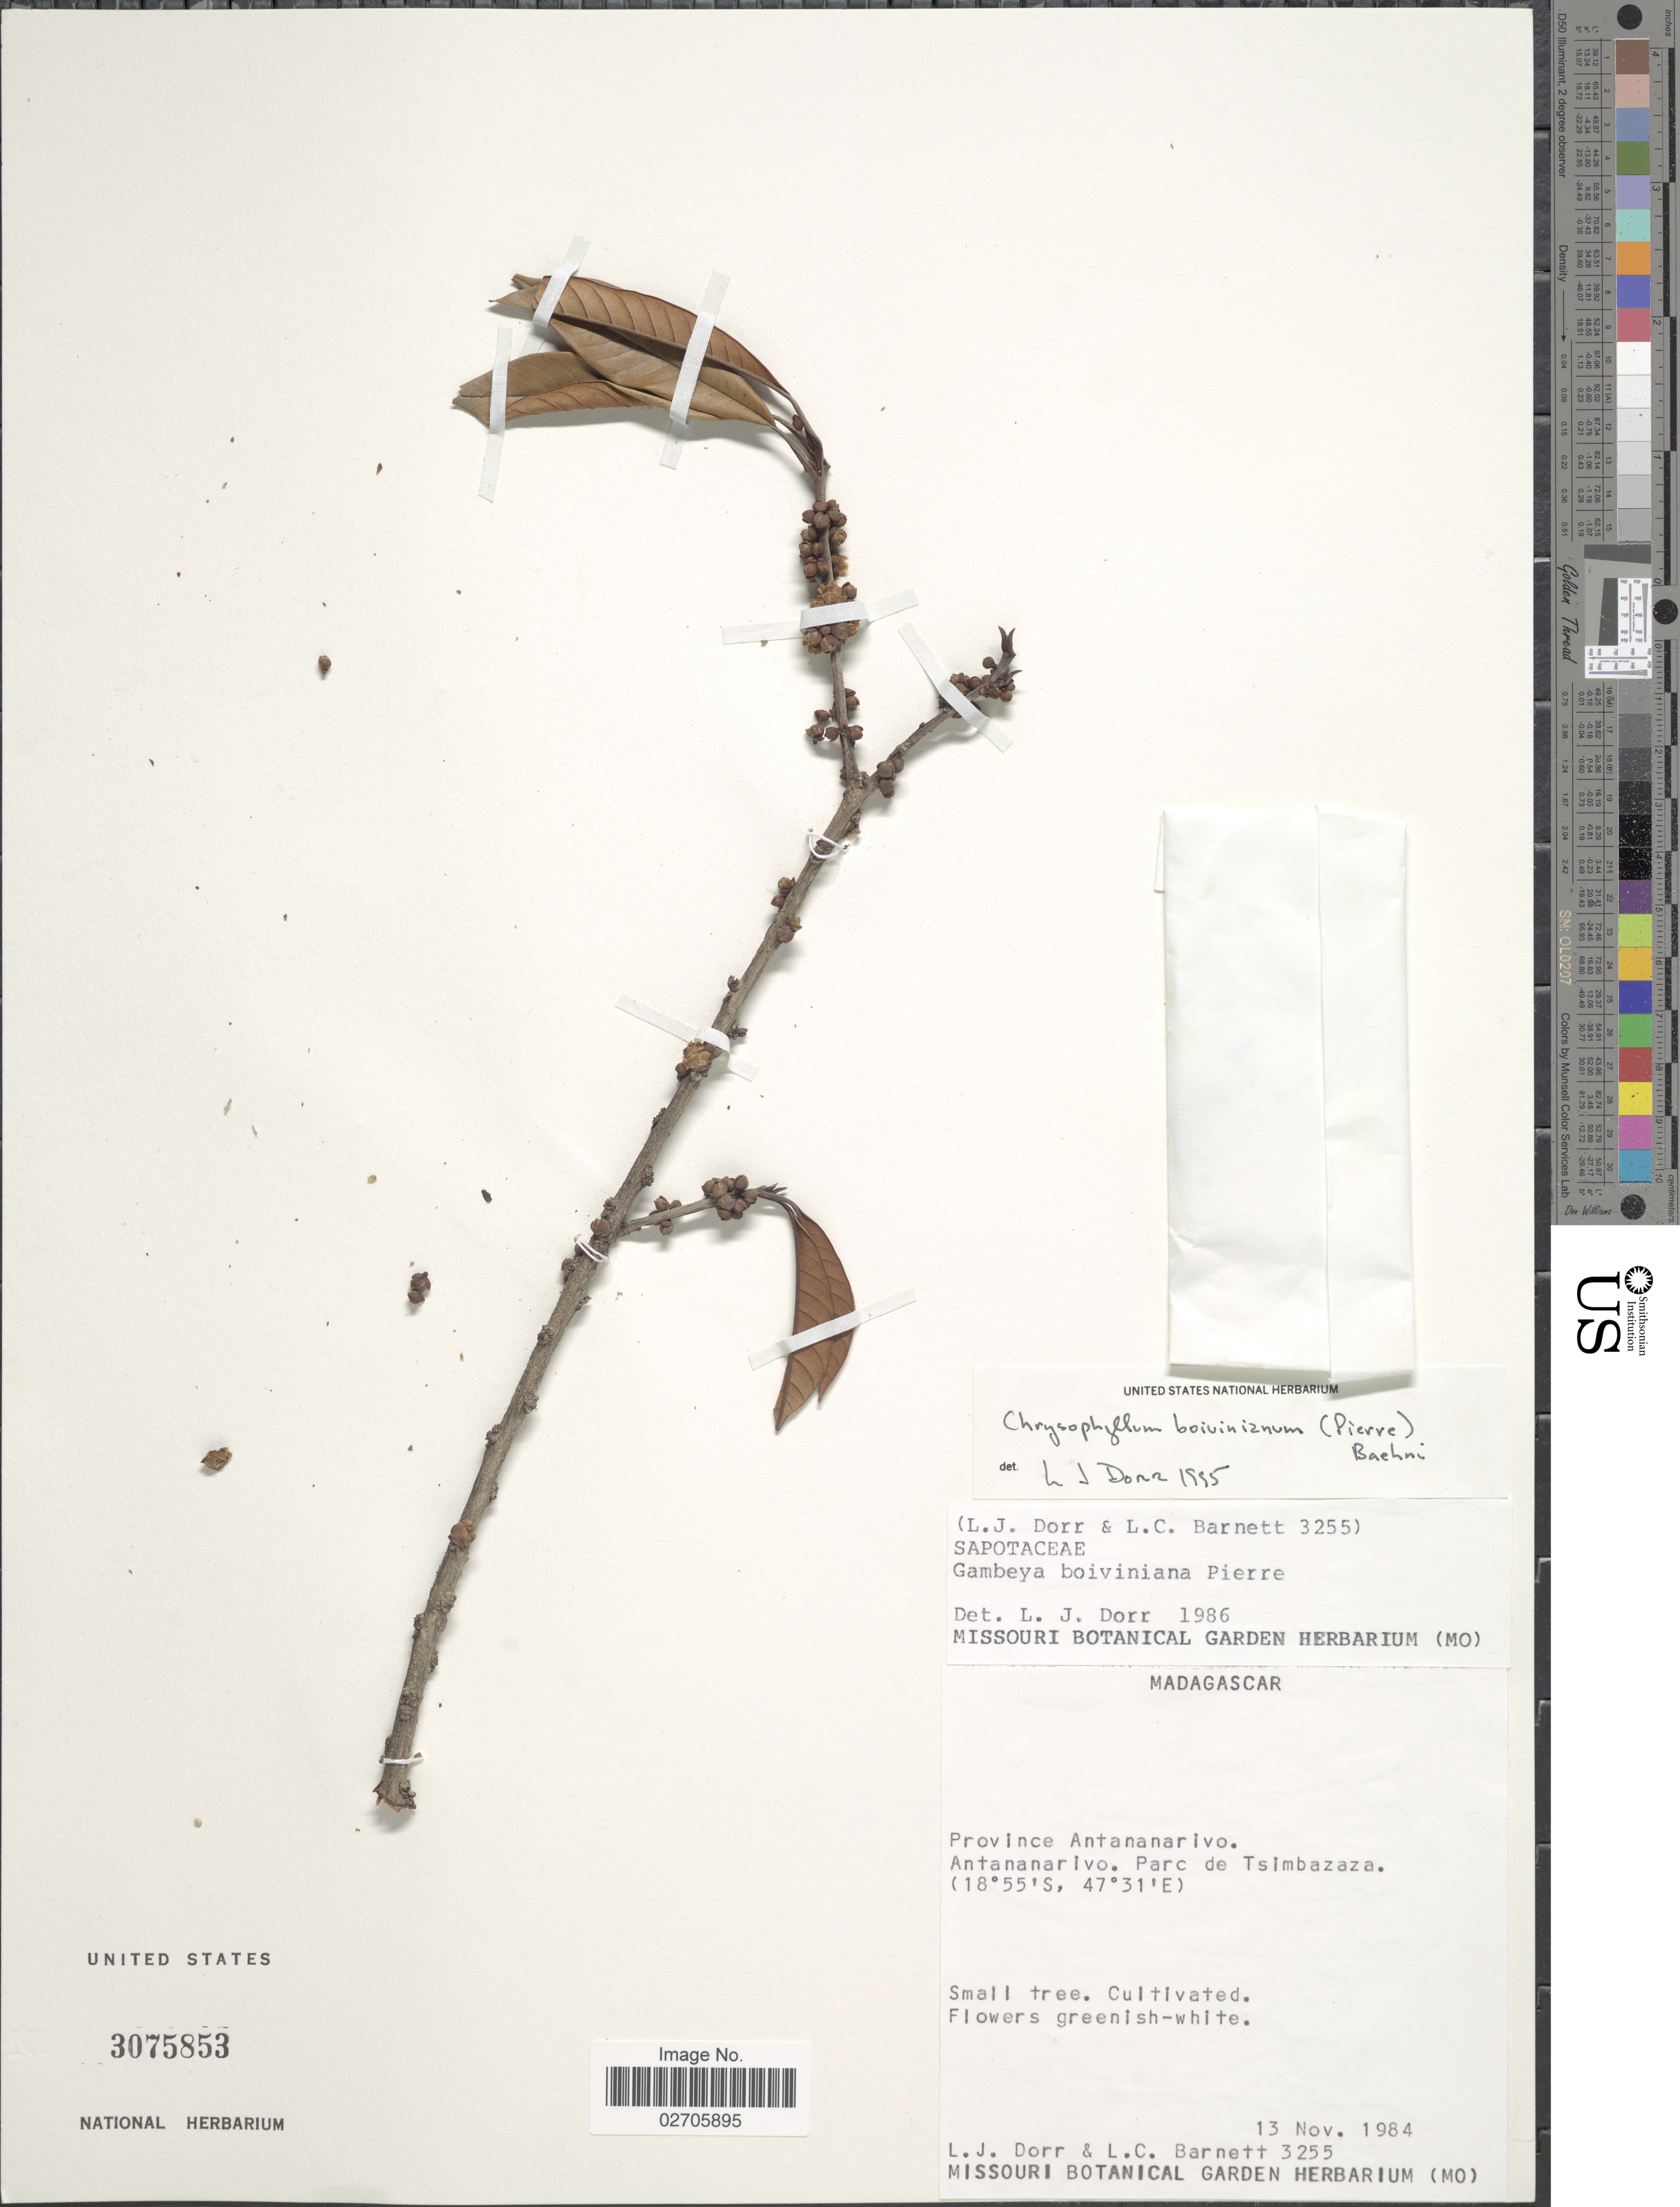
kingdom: Plantae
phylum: Tracheophyta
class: Magnoliopsida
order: Ericales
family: Sapotaceae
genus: Chrysophyllum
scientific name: Chrysophyllum boivinianium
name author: (Pierre) Baehni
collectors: L. J. Dorr & L. C. Barnett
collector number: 3255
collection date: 1984-11-13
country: Madagascar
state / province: Analamanga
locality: Antananarivo. Parc de Tsimbazaza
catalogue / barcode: US 3075853